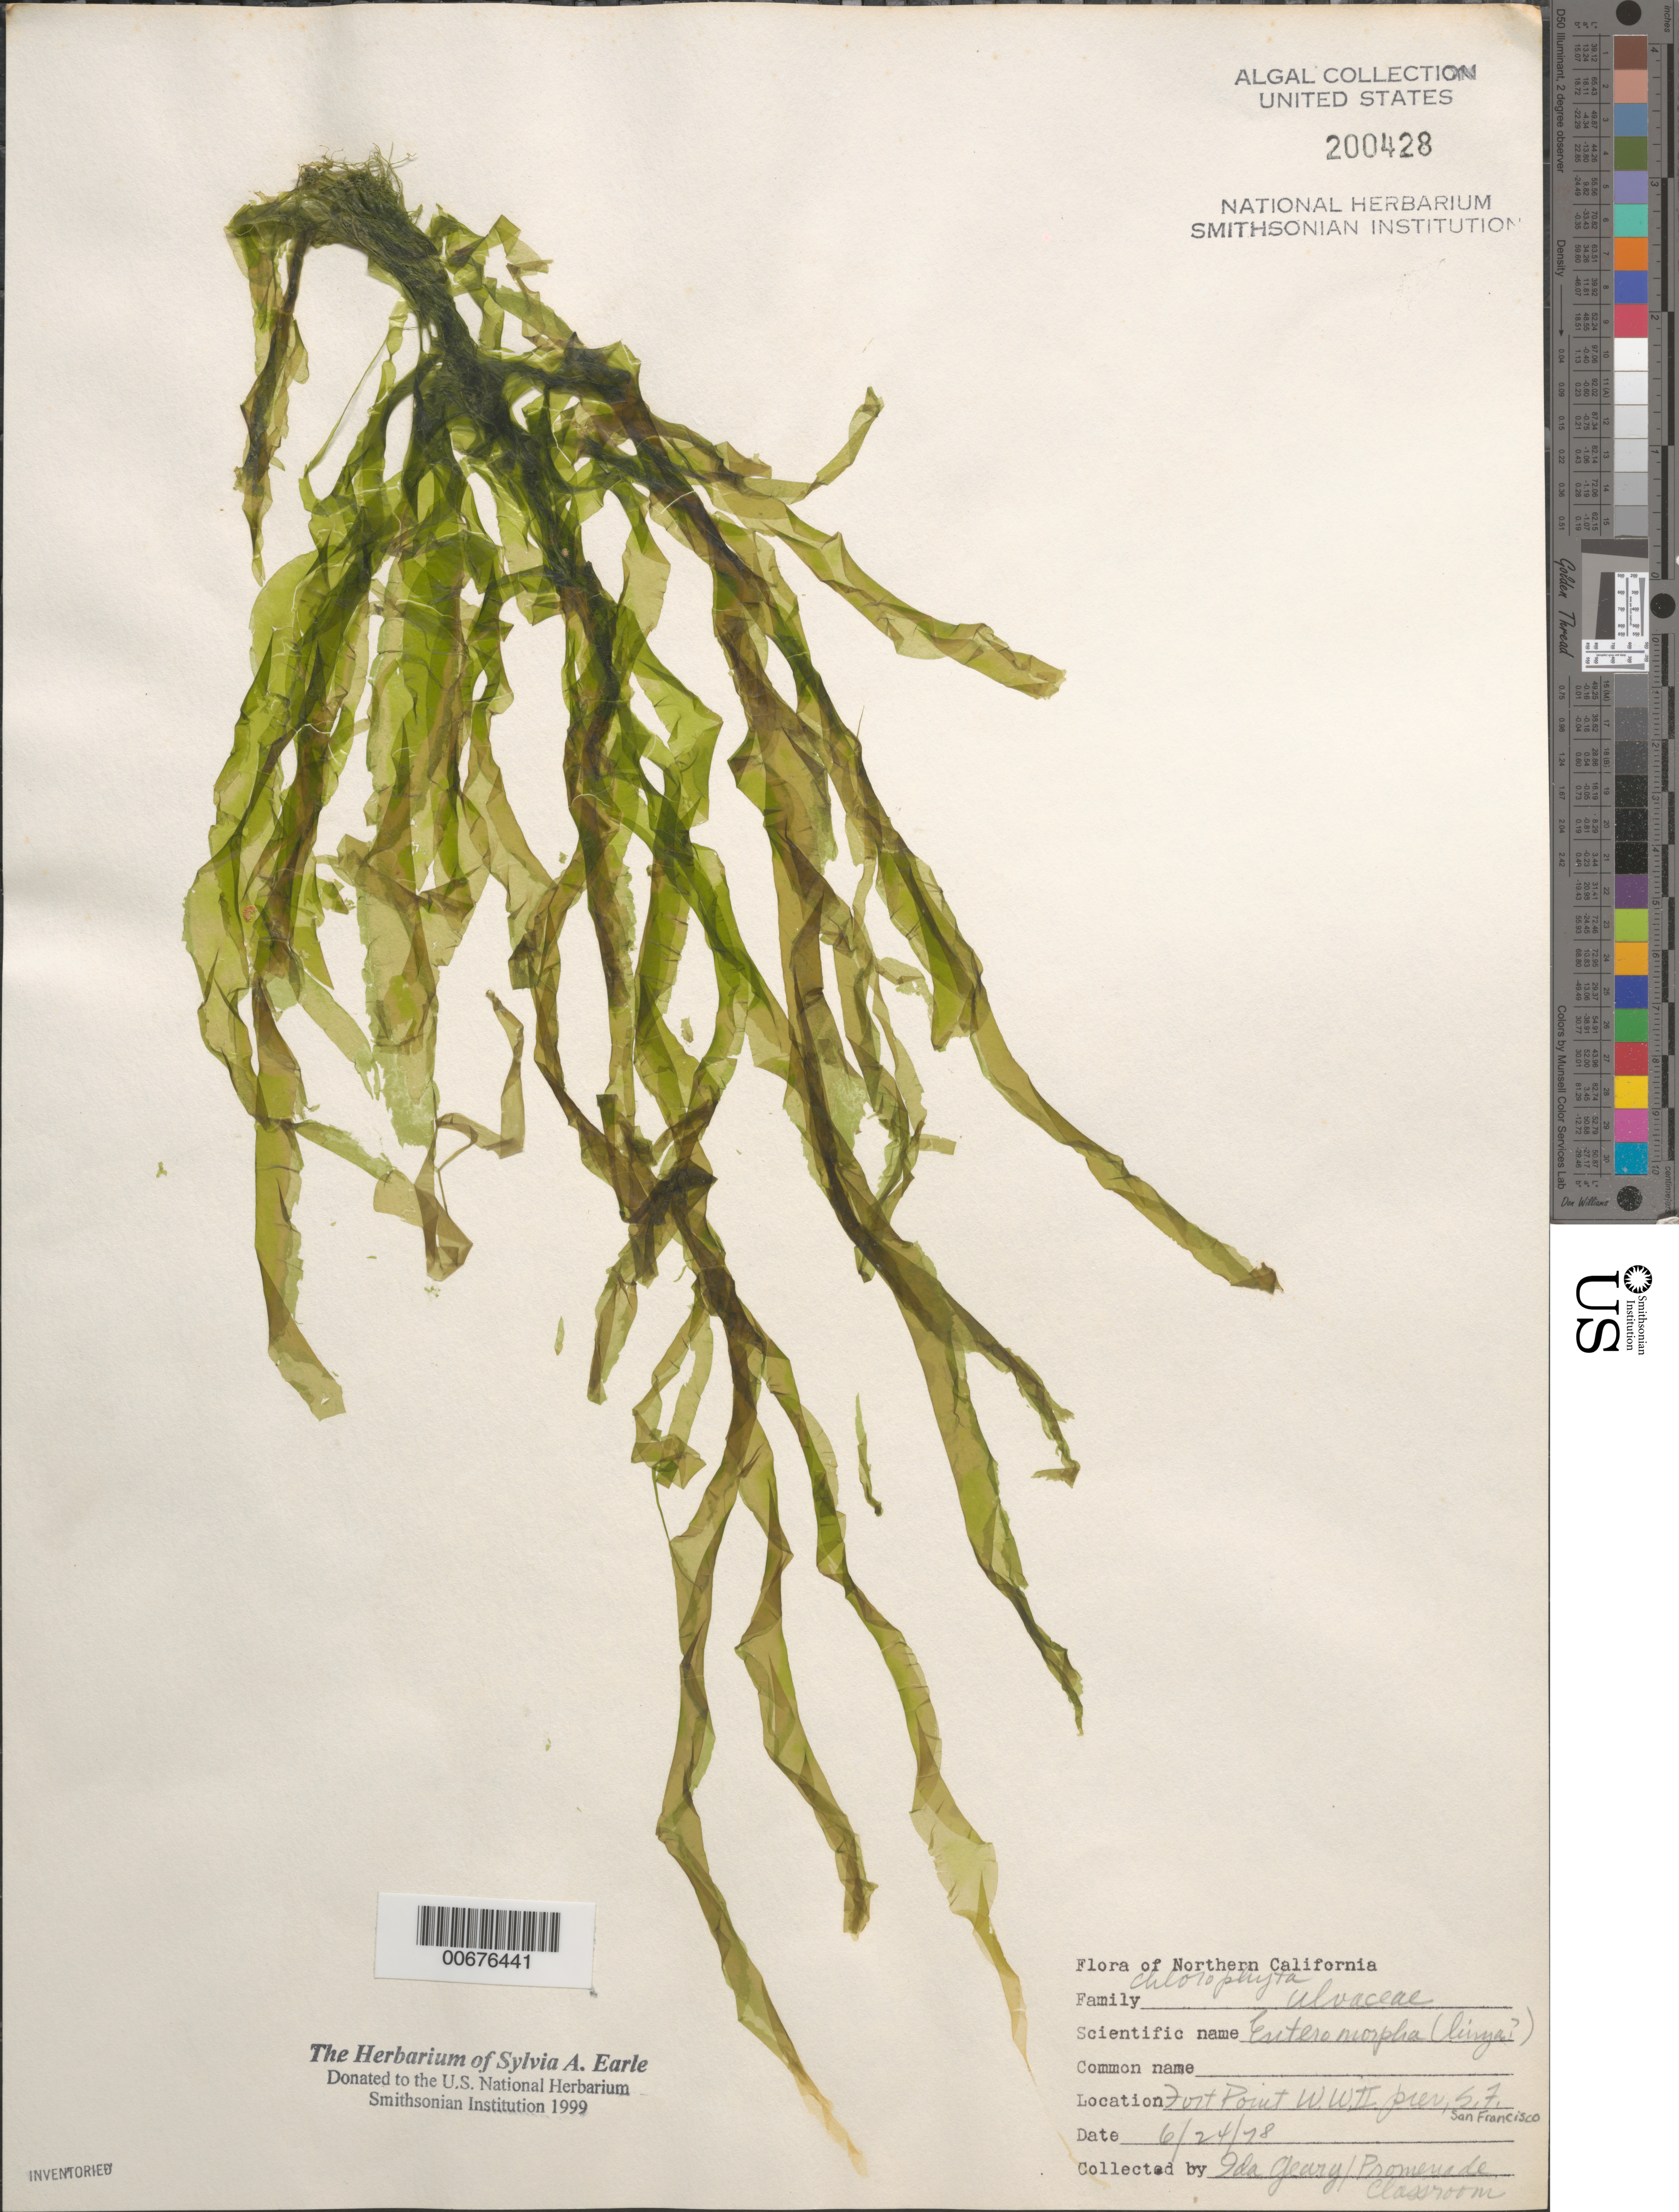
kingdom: Plantae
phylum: Chlorophyta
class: Ulvophyceae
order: Ulvales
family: Ulvaceae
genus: Ulva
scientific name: Ulva linza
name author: L.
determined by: Algae name updating Project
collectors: I. Geary & Promenade Classroom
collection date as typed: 5 May 77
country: United States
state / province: California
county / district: San Francisco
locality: Northern California. Fort Point W. W. II. pier, S. F. San Francisco.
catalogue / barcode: US 200428